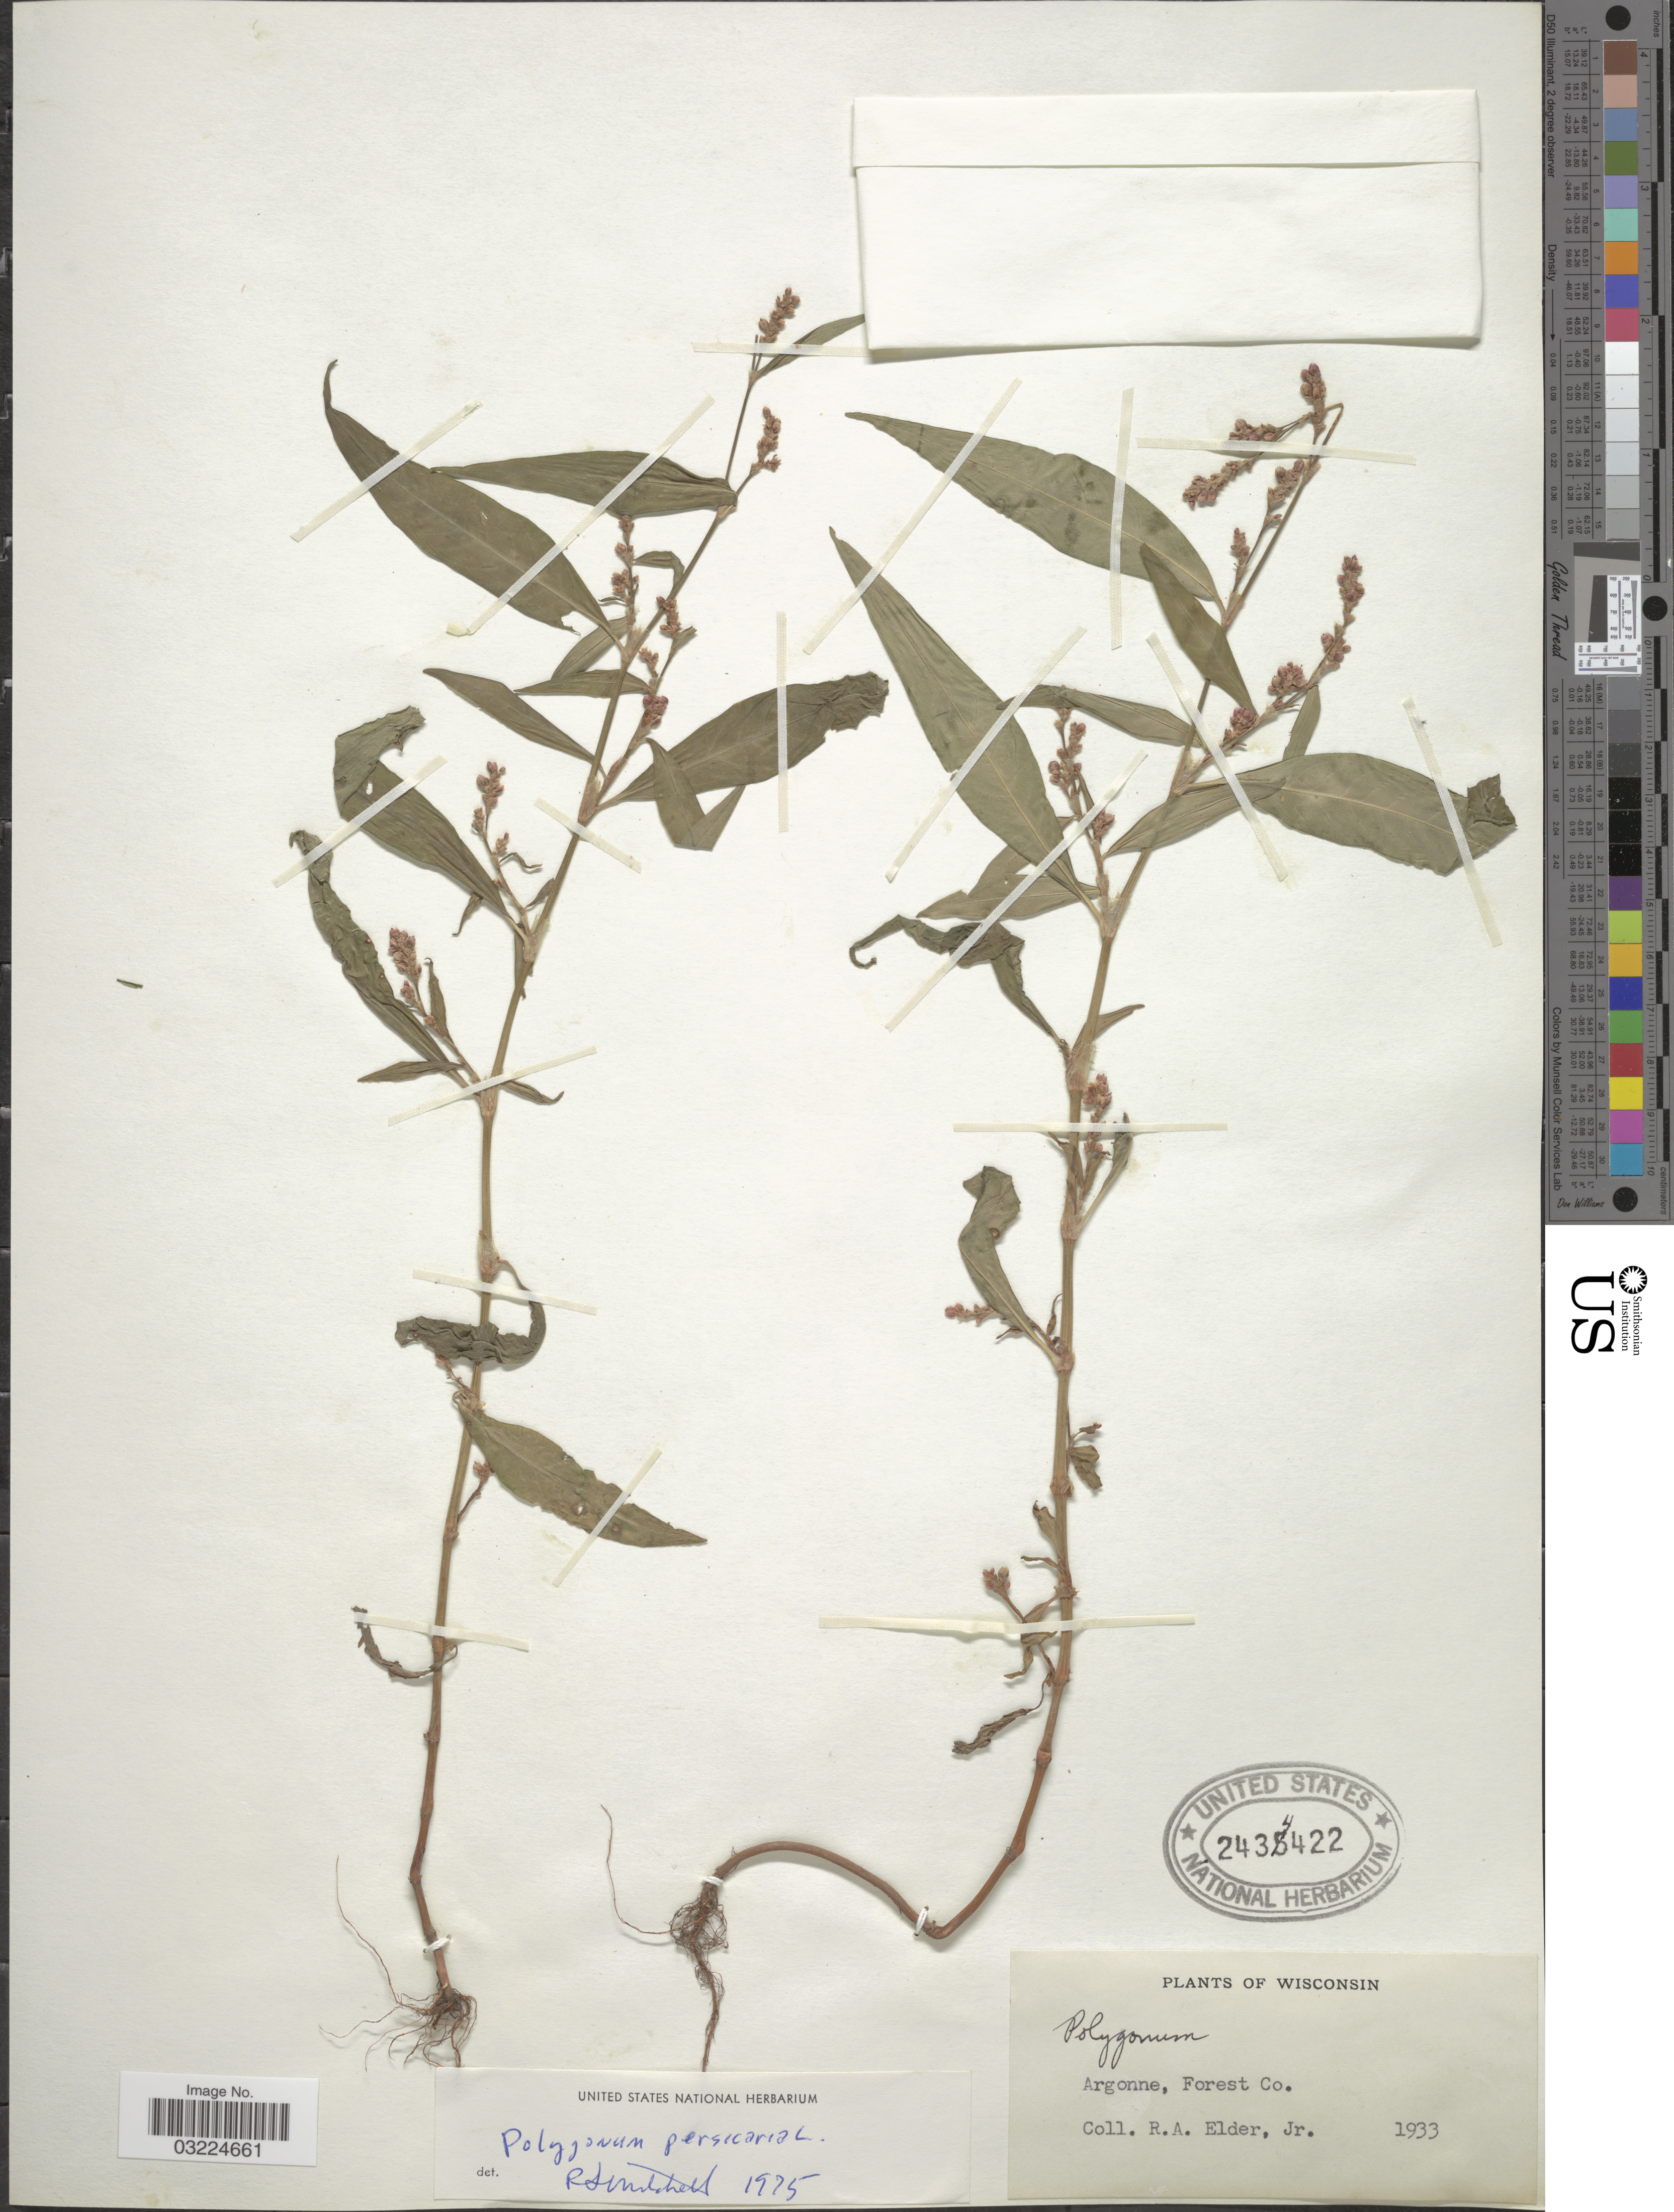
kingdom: Plantae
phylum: Tracheophyta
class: Magnoliopsida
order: Caryophyllales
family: Polygonaceae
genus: Persicaria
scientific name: Persicaria maculosa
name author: S.F. Gray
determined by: Atha, D. E.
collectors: R. Elder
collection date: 1933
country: United States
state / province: Wisconsin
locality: Argonne, Forest Co.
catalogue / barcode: US 2434422